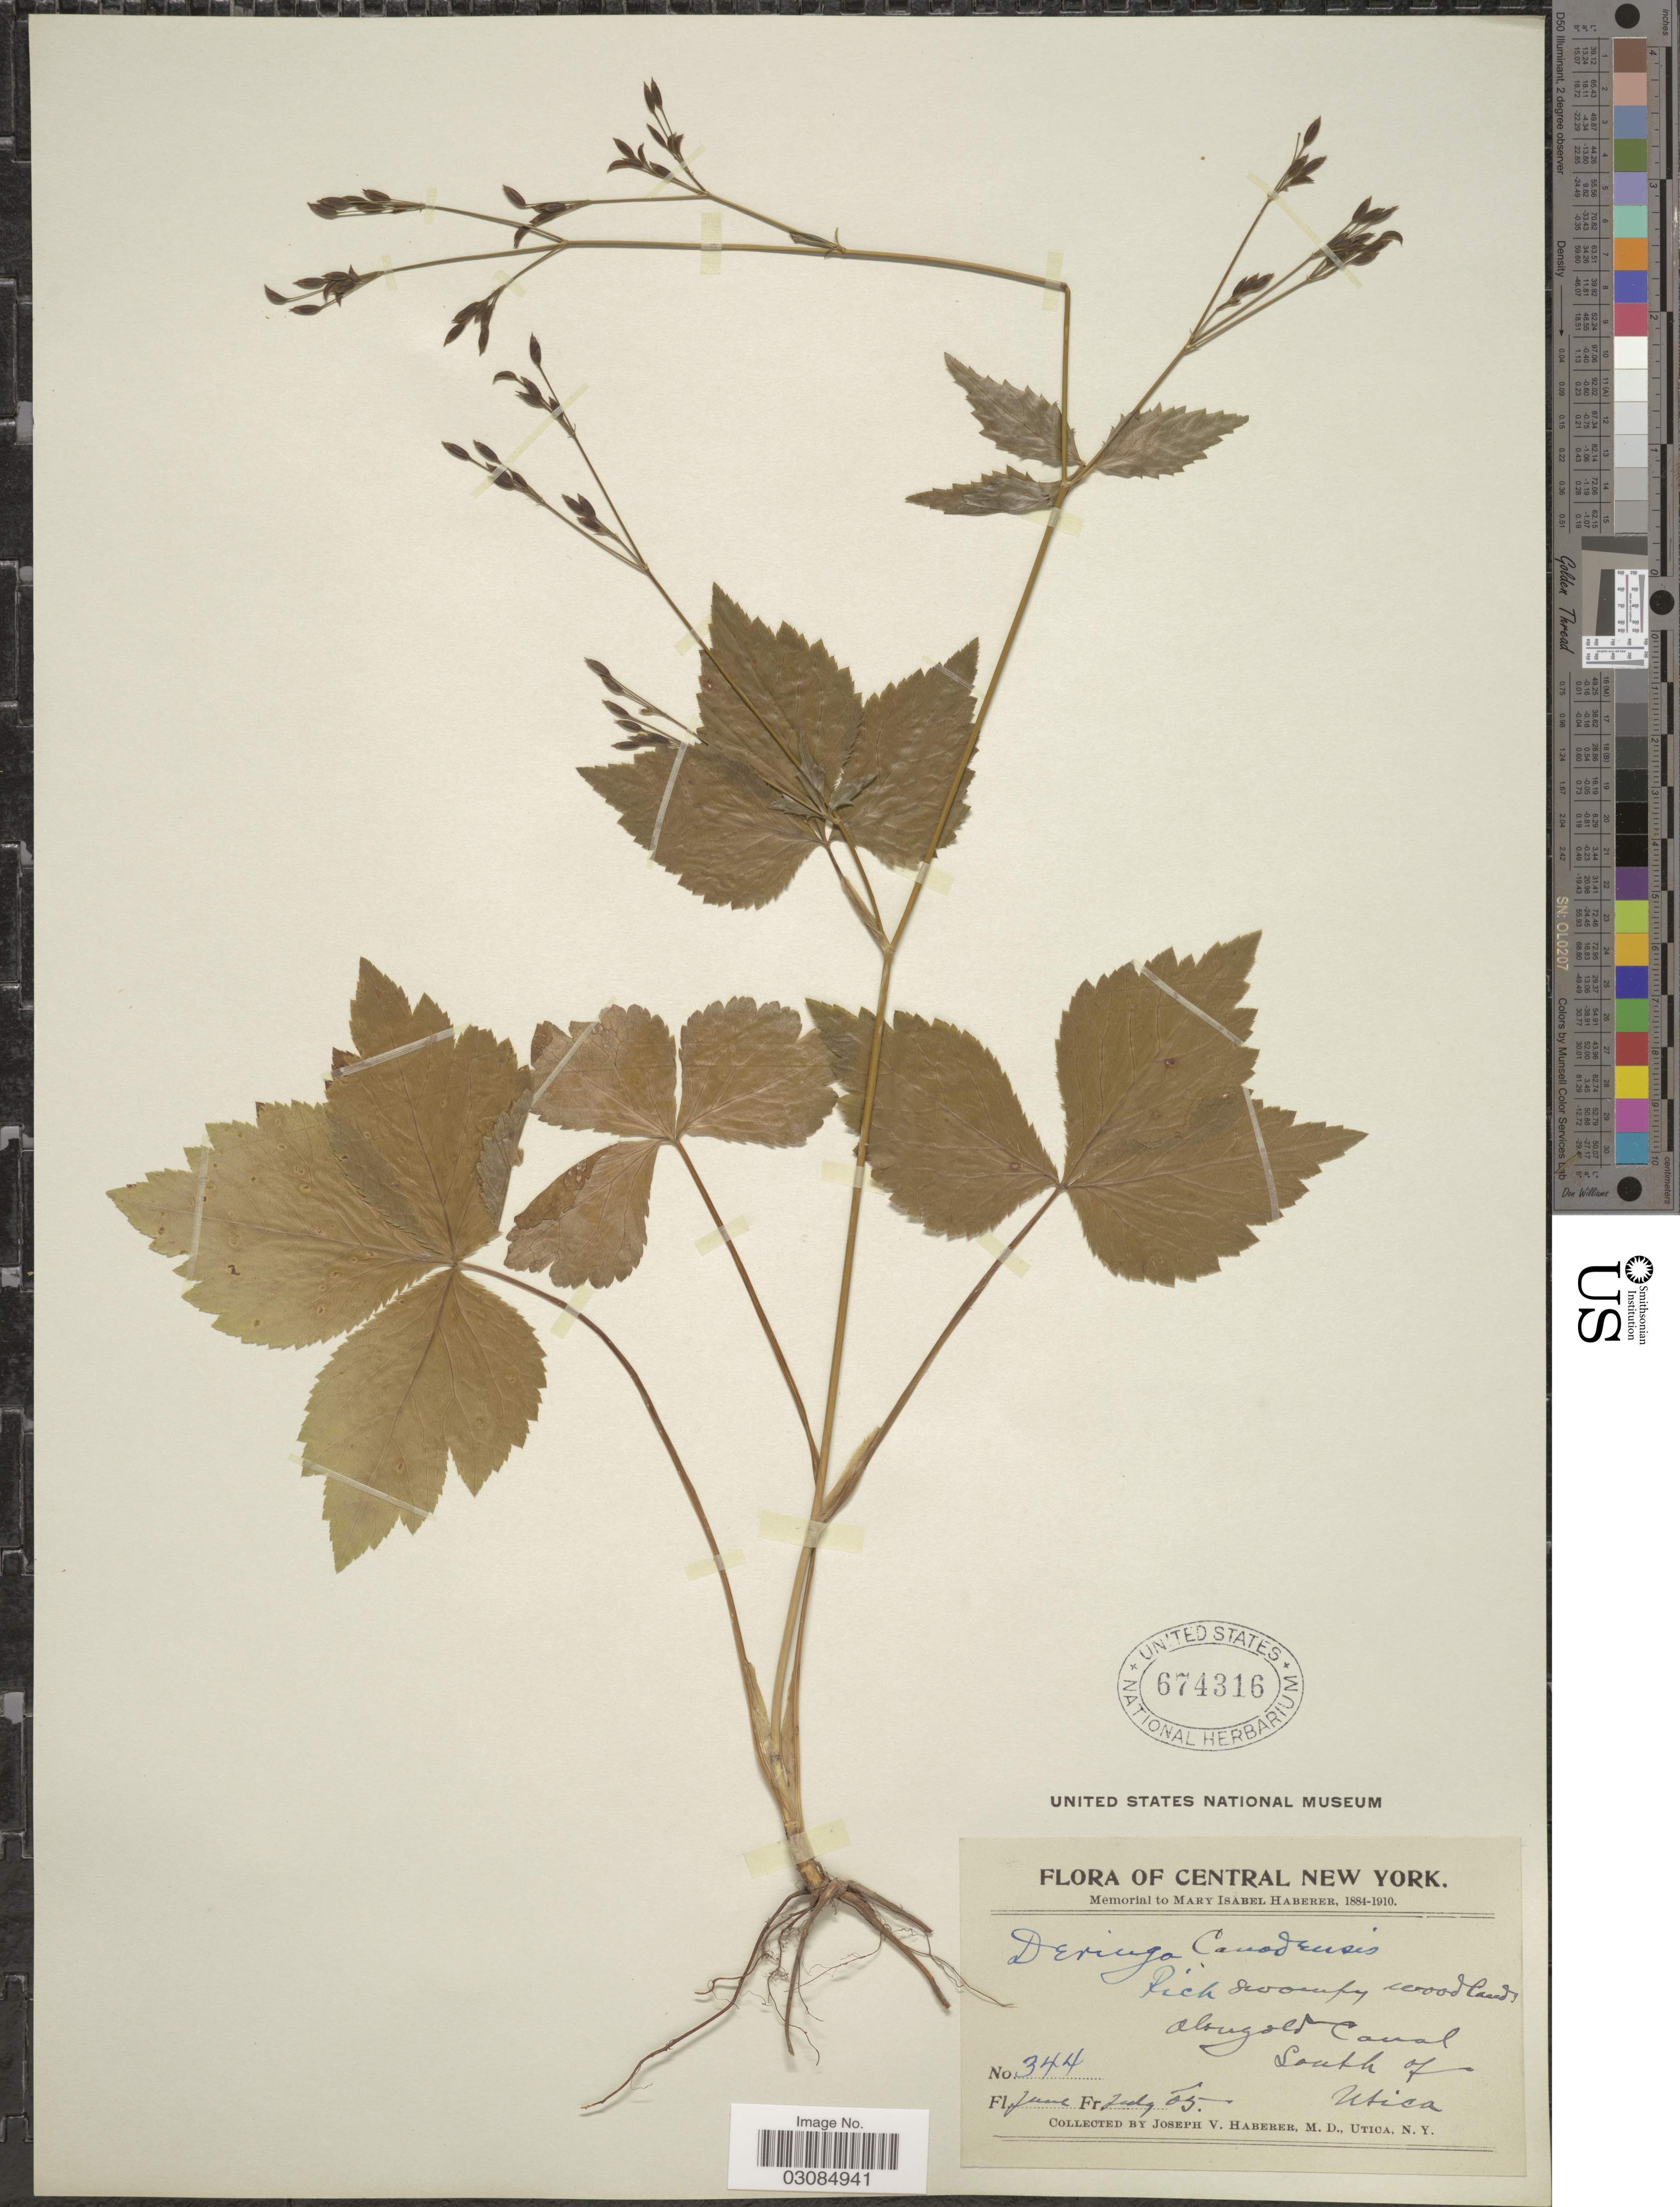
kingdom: Plantae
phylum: Tracheophyta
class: Magnoliopsida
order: Apiales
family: Apiaceae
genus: Cryptotaenia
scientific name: Cryptotaenia canadensis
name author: (L.) DC.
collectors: J. V. Haberer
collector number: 344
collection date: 1905-06/1905-07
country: United States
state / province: New York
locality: Central New York. Along old canal and South of Utica.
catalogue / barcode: US 674316